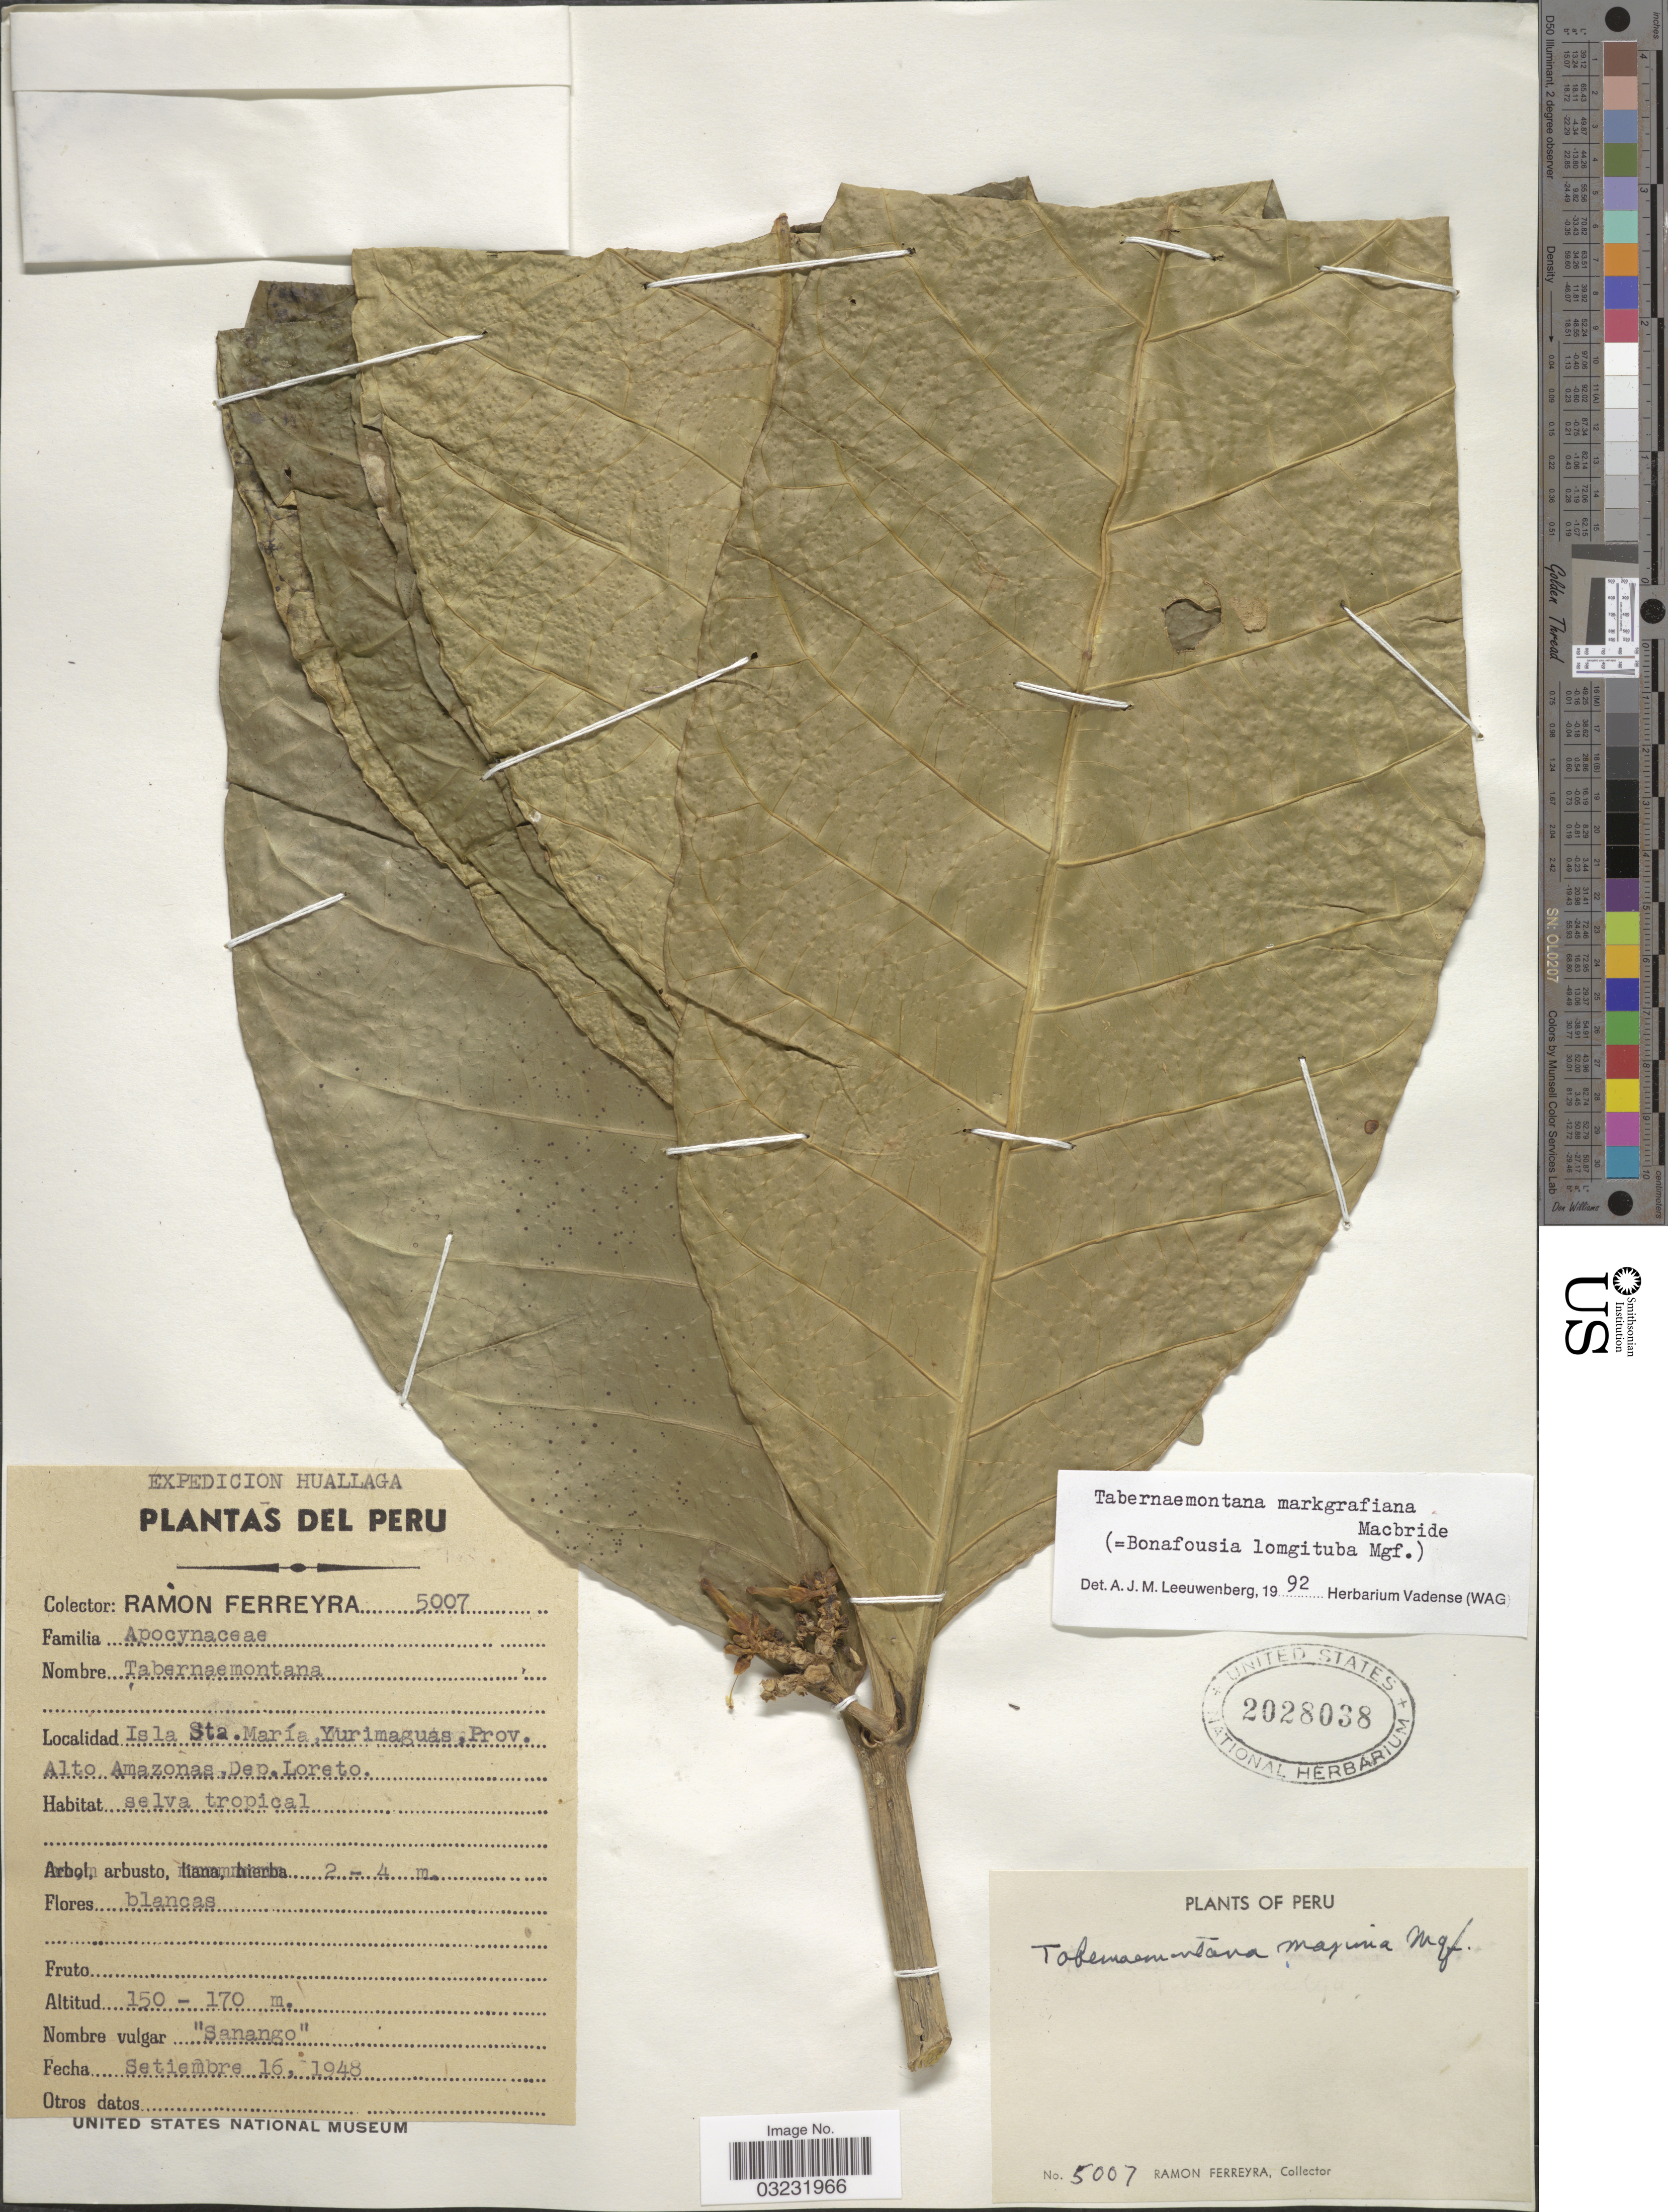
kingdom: Plantae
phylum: Tracheophyta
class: Magnoliopsida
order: Gentianales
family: Apocynaceae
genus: Tabernaemontana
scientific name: Tabernaemontana markgrafiana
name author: J.F. Macbr.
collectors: R. A. Ferreyra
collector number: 5007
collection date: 1948-09-16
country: Peru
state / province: Loreto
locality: Isla Sta. María, Yurimaguas, Prov. Alto Amazonas, Dep. Loreto.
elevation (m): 150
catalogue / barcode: US 2028038